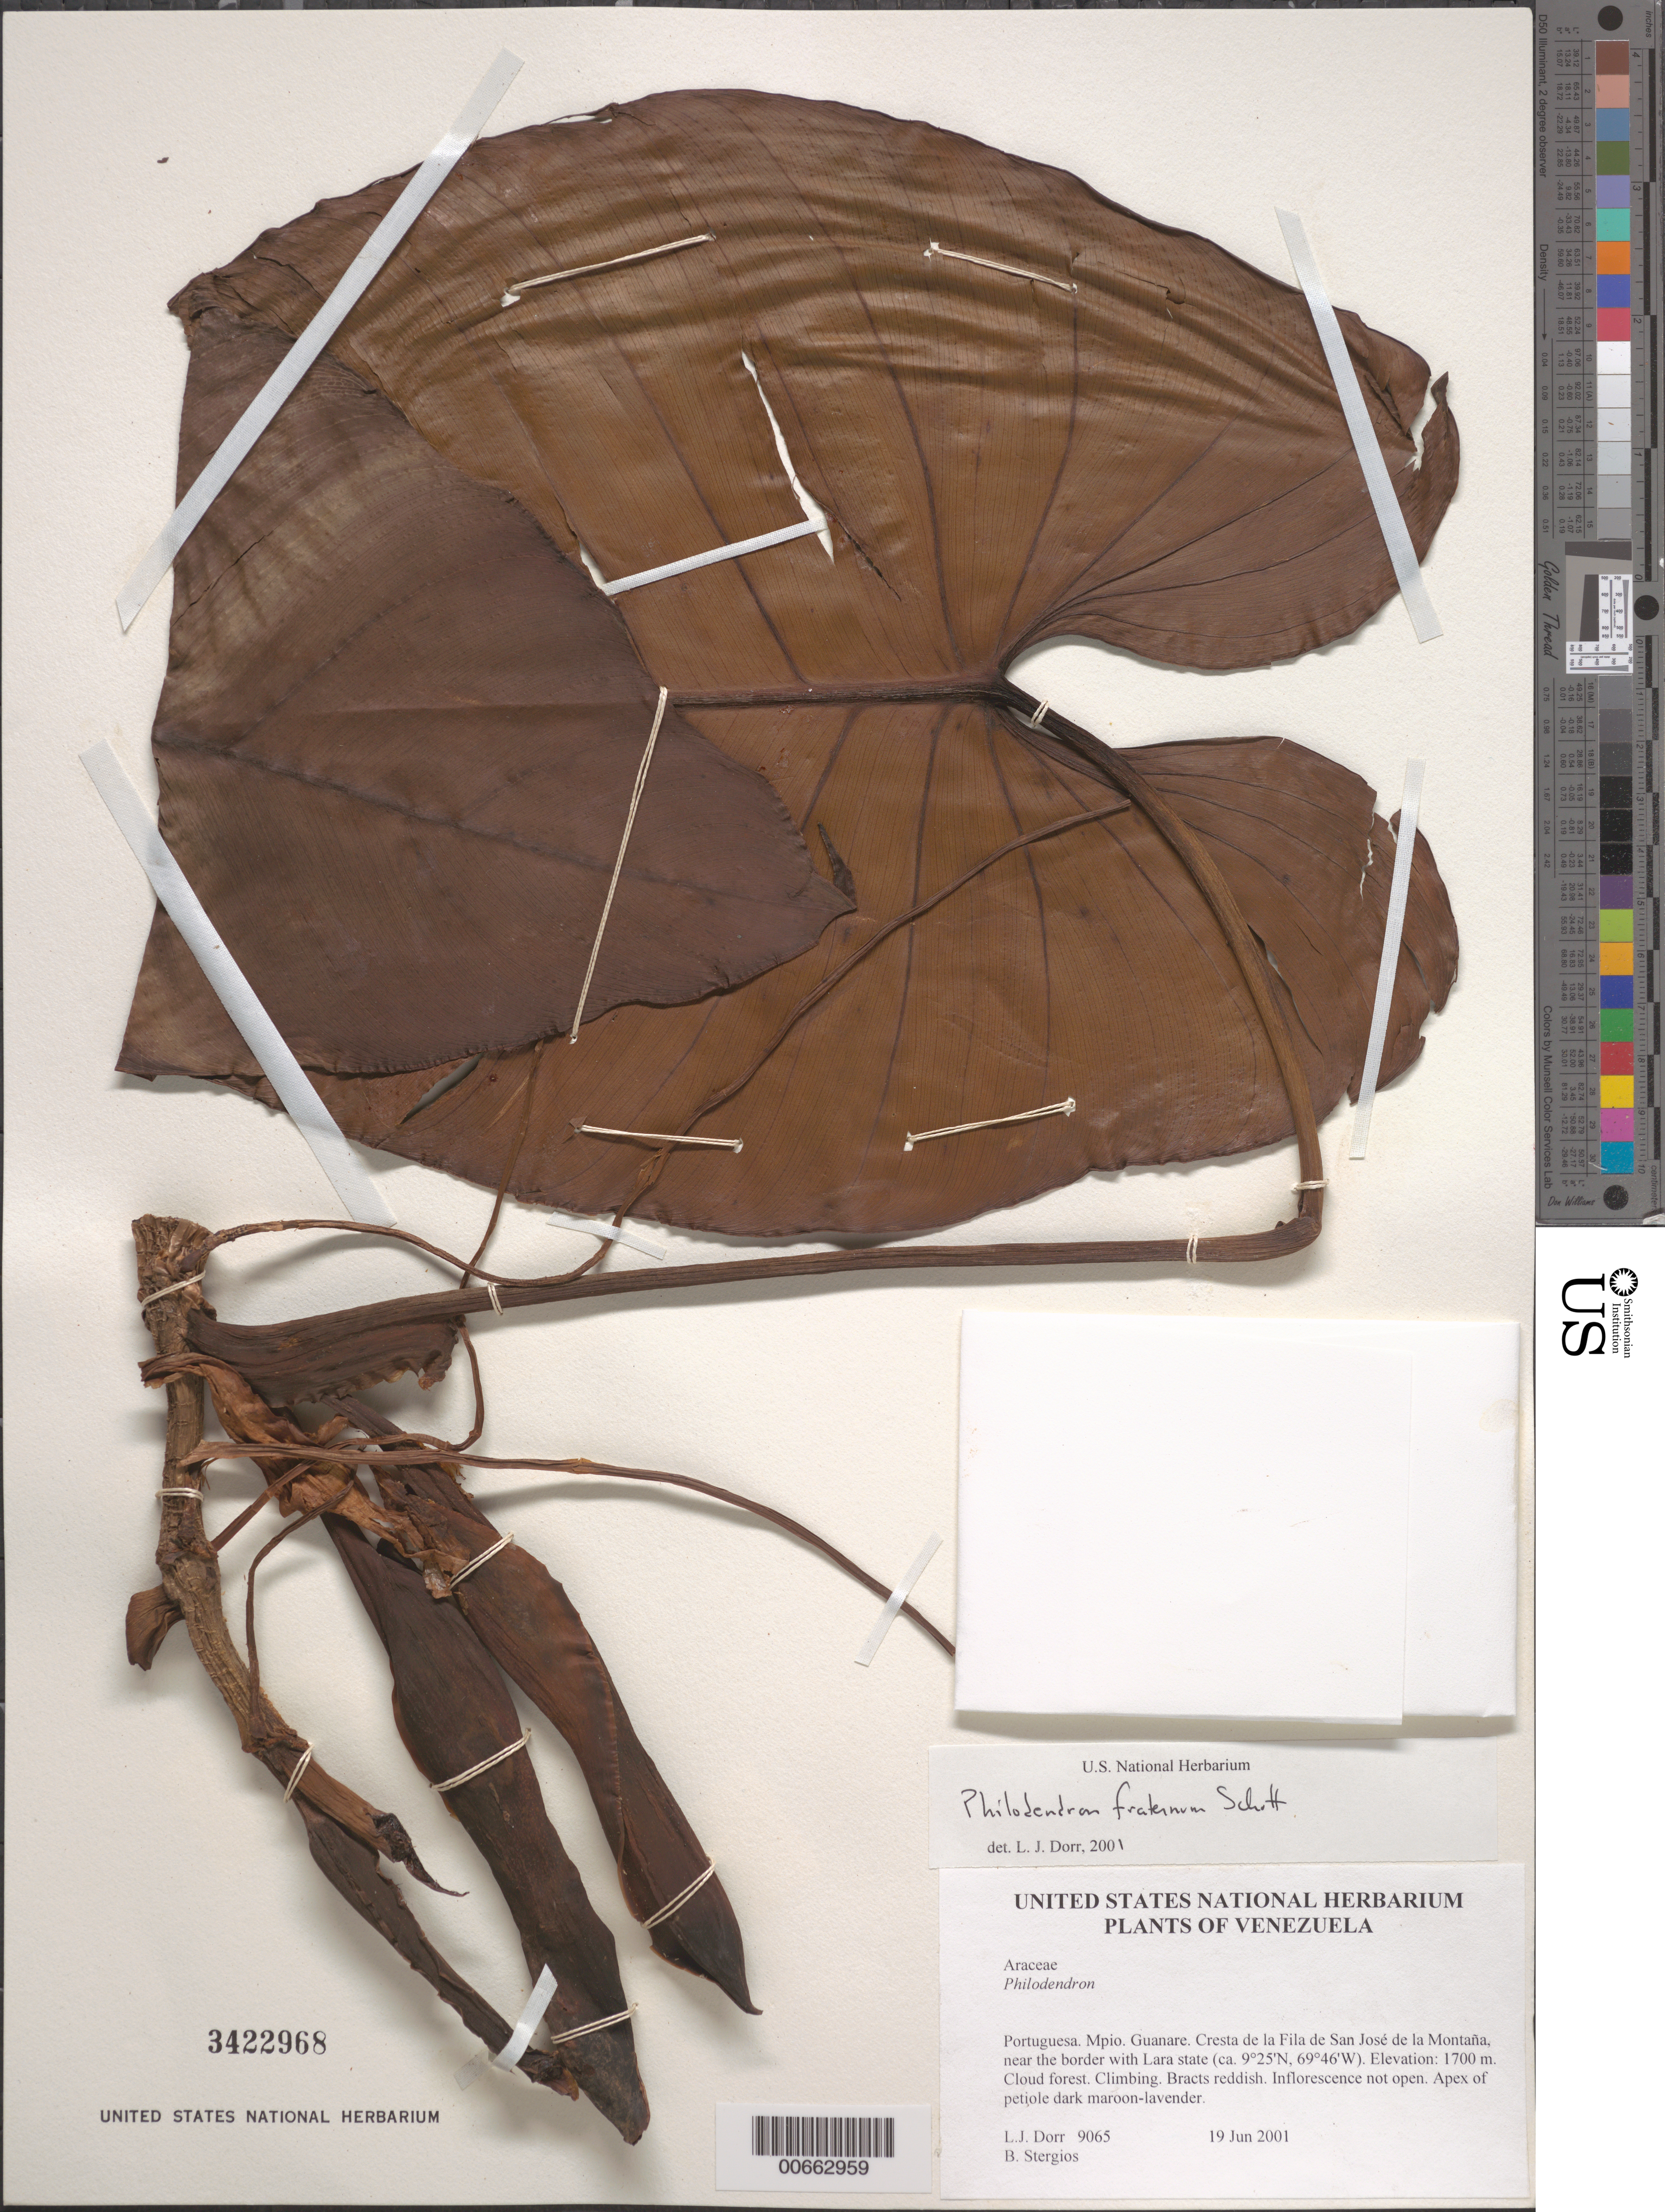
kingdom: Plantae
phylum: Tracheophyta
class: Liliopsida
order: Alismatales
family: Araceae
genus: Philodendron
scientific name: Philodendron fraternum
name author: Schott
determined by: Dorr, L. J., (BOT), Smithsonian Institution - National Museum of Natural History (UNITED STATES)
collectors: L. J. Dorr & B. G. Stergios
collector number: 9065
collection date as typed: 19 Jun 2001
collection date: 2001-06-19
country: Venezuela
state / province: Portuguesa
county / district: Guanare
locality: Cresta de la Fila de San José de la Montaña, near the border with Lara state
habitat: Cloud forest.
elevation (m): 1700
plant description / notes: MO, PORT, US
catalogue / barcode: US 3422968